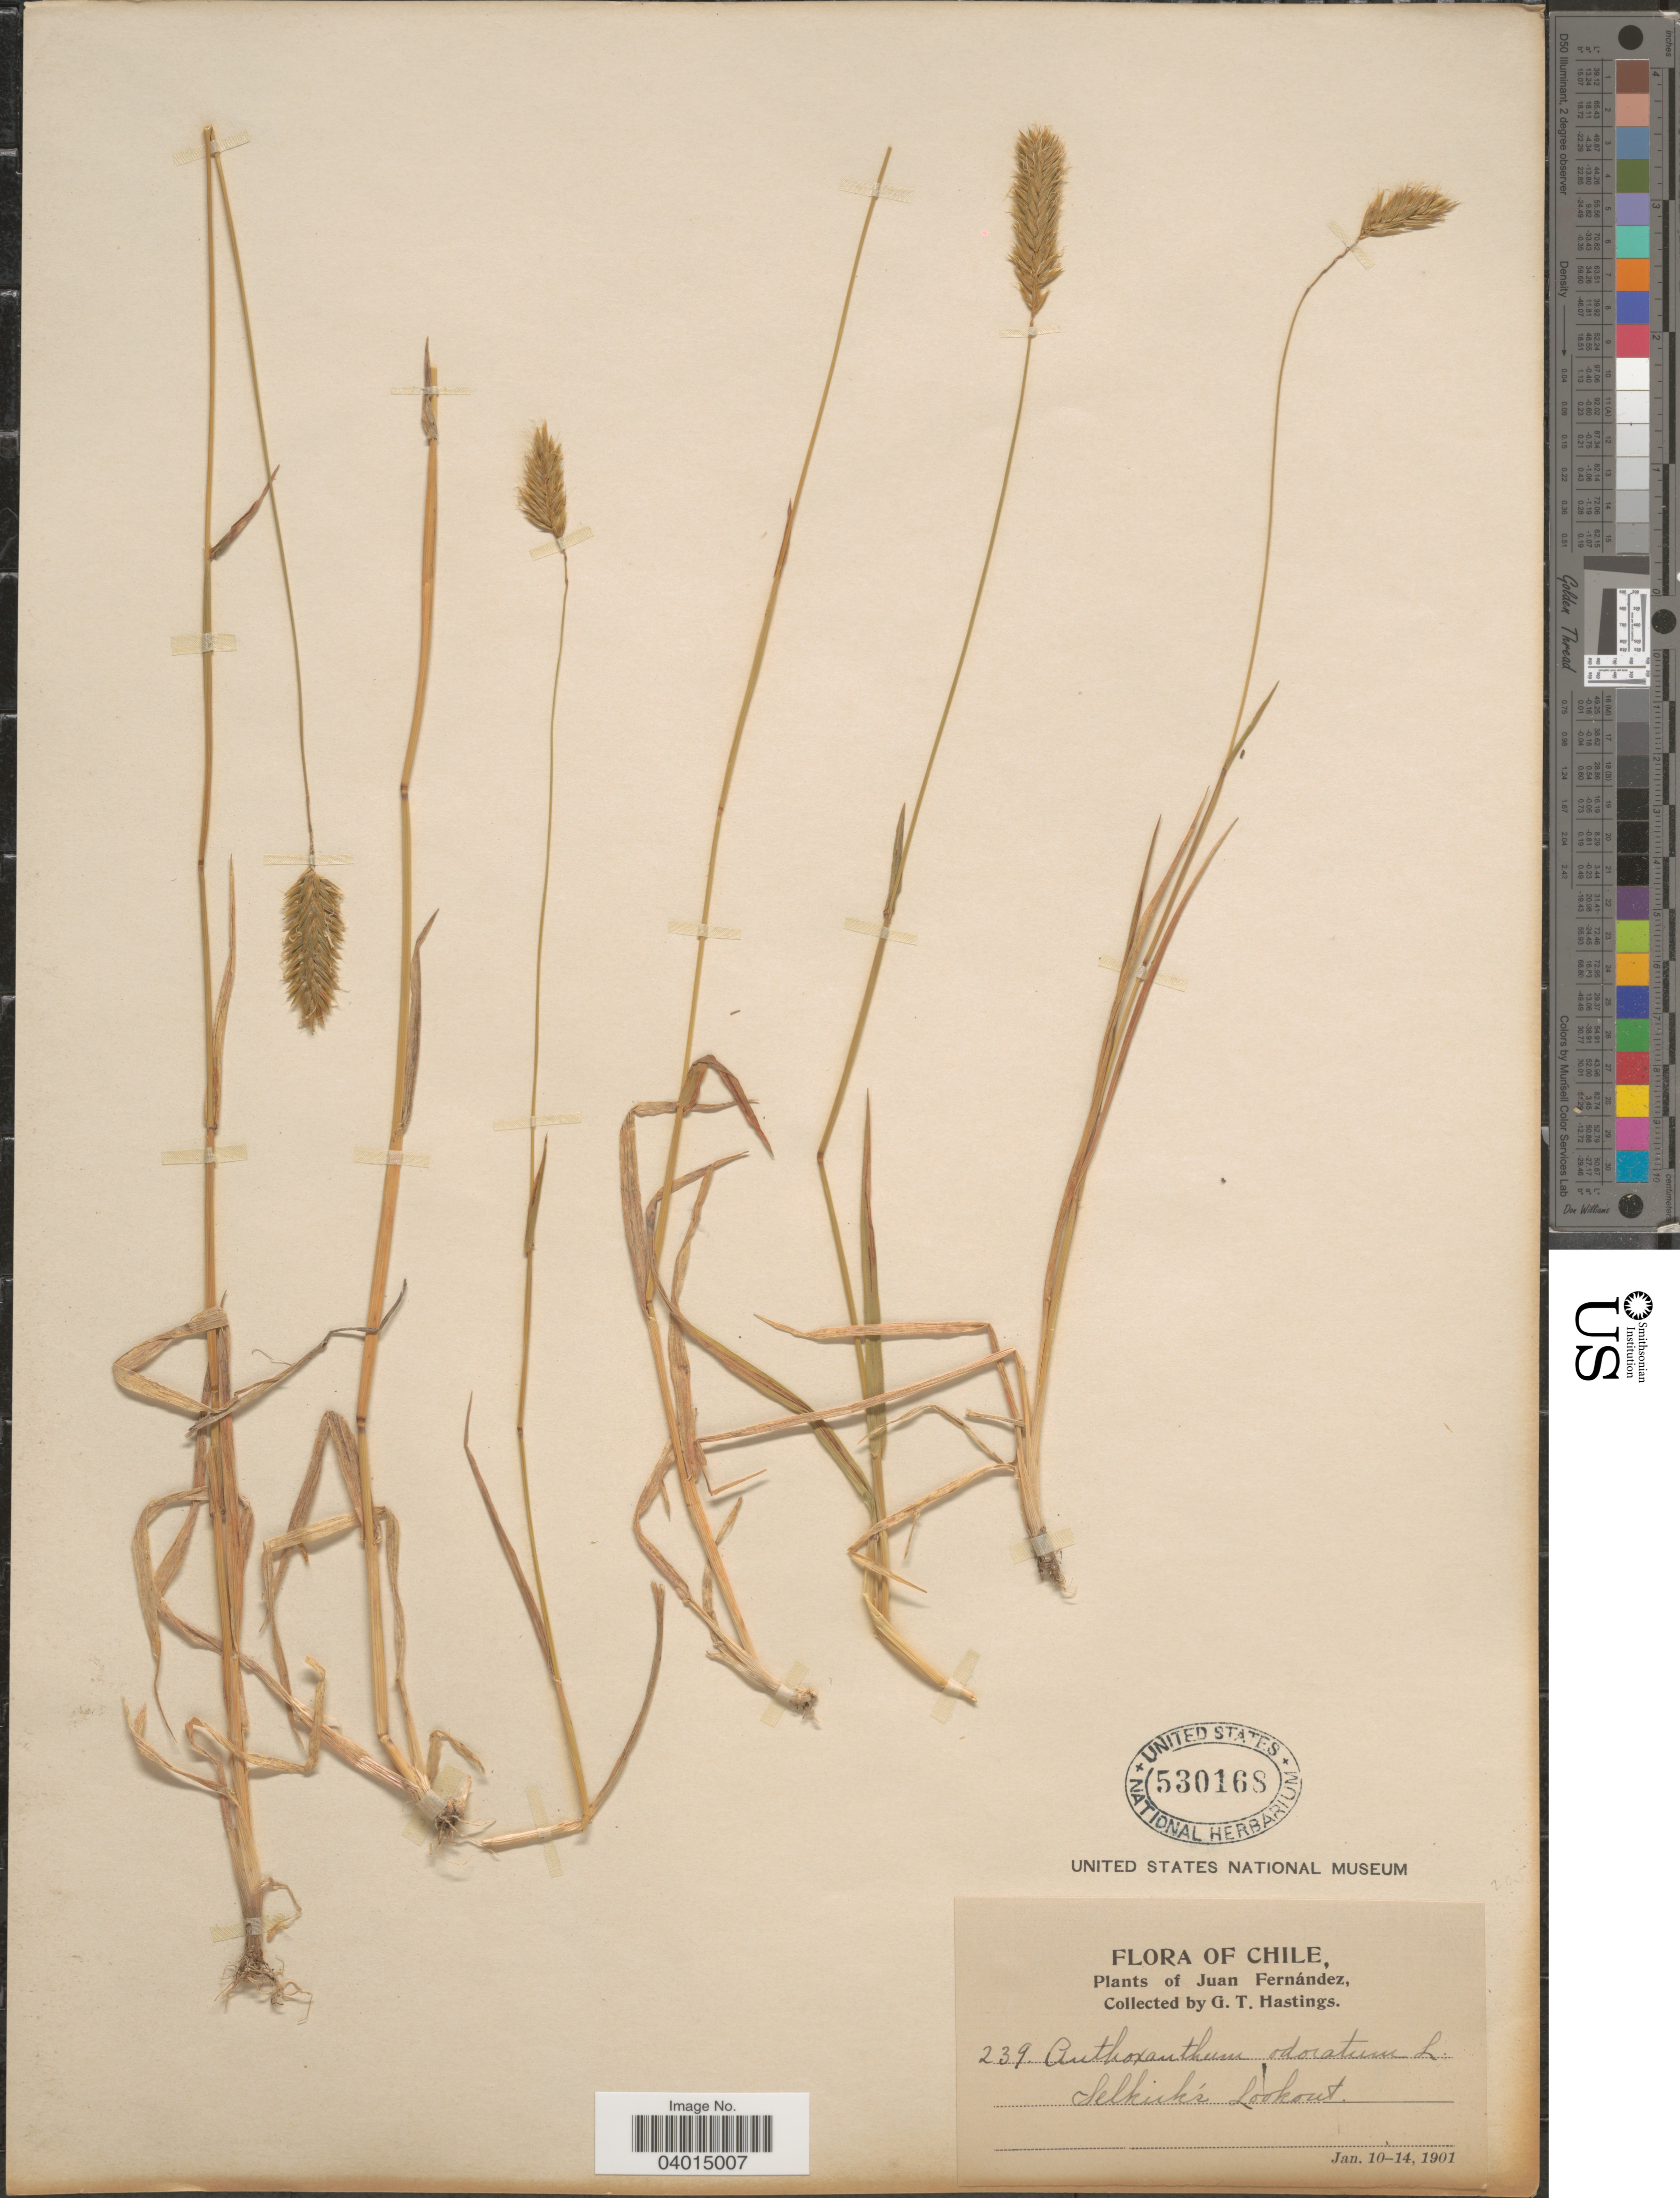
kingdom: Plantae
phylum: Tracheophyta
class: Liliopsida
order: Poales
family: Poaceae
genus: Anthoxanthum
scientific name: Anthoxanthum odoratum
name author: L.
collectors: G. Hastings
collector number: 239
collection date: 1901-01-10/1901-01-14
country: Chile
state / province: Valparaíso (V)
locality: Juan Fernández. Selkirk's Lookout.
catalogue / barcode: US 530168